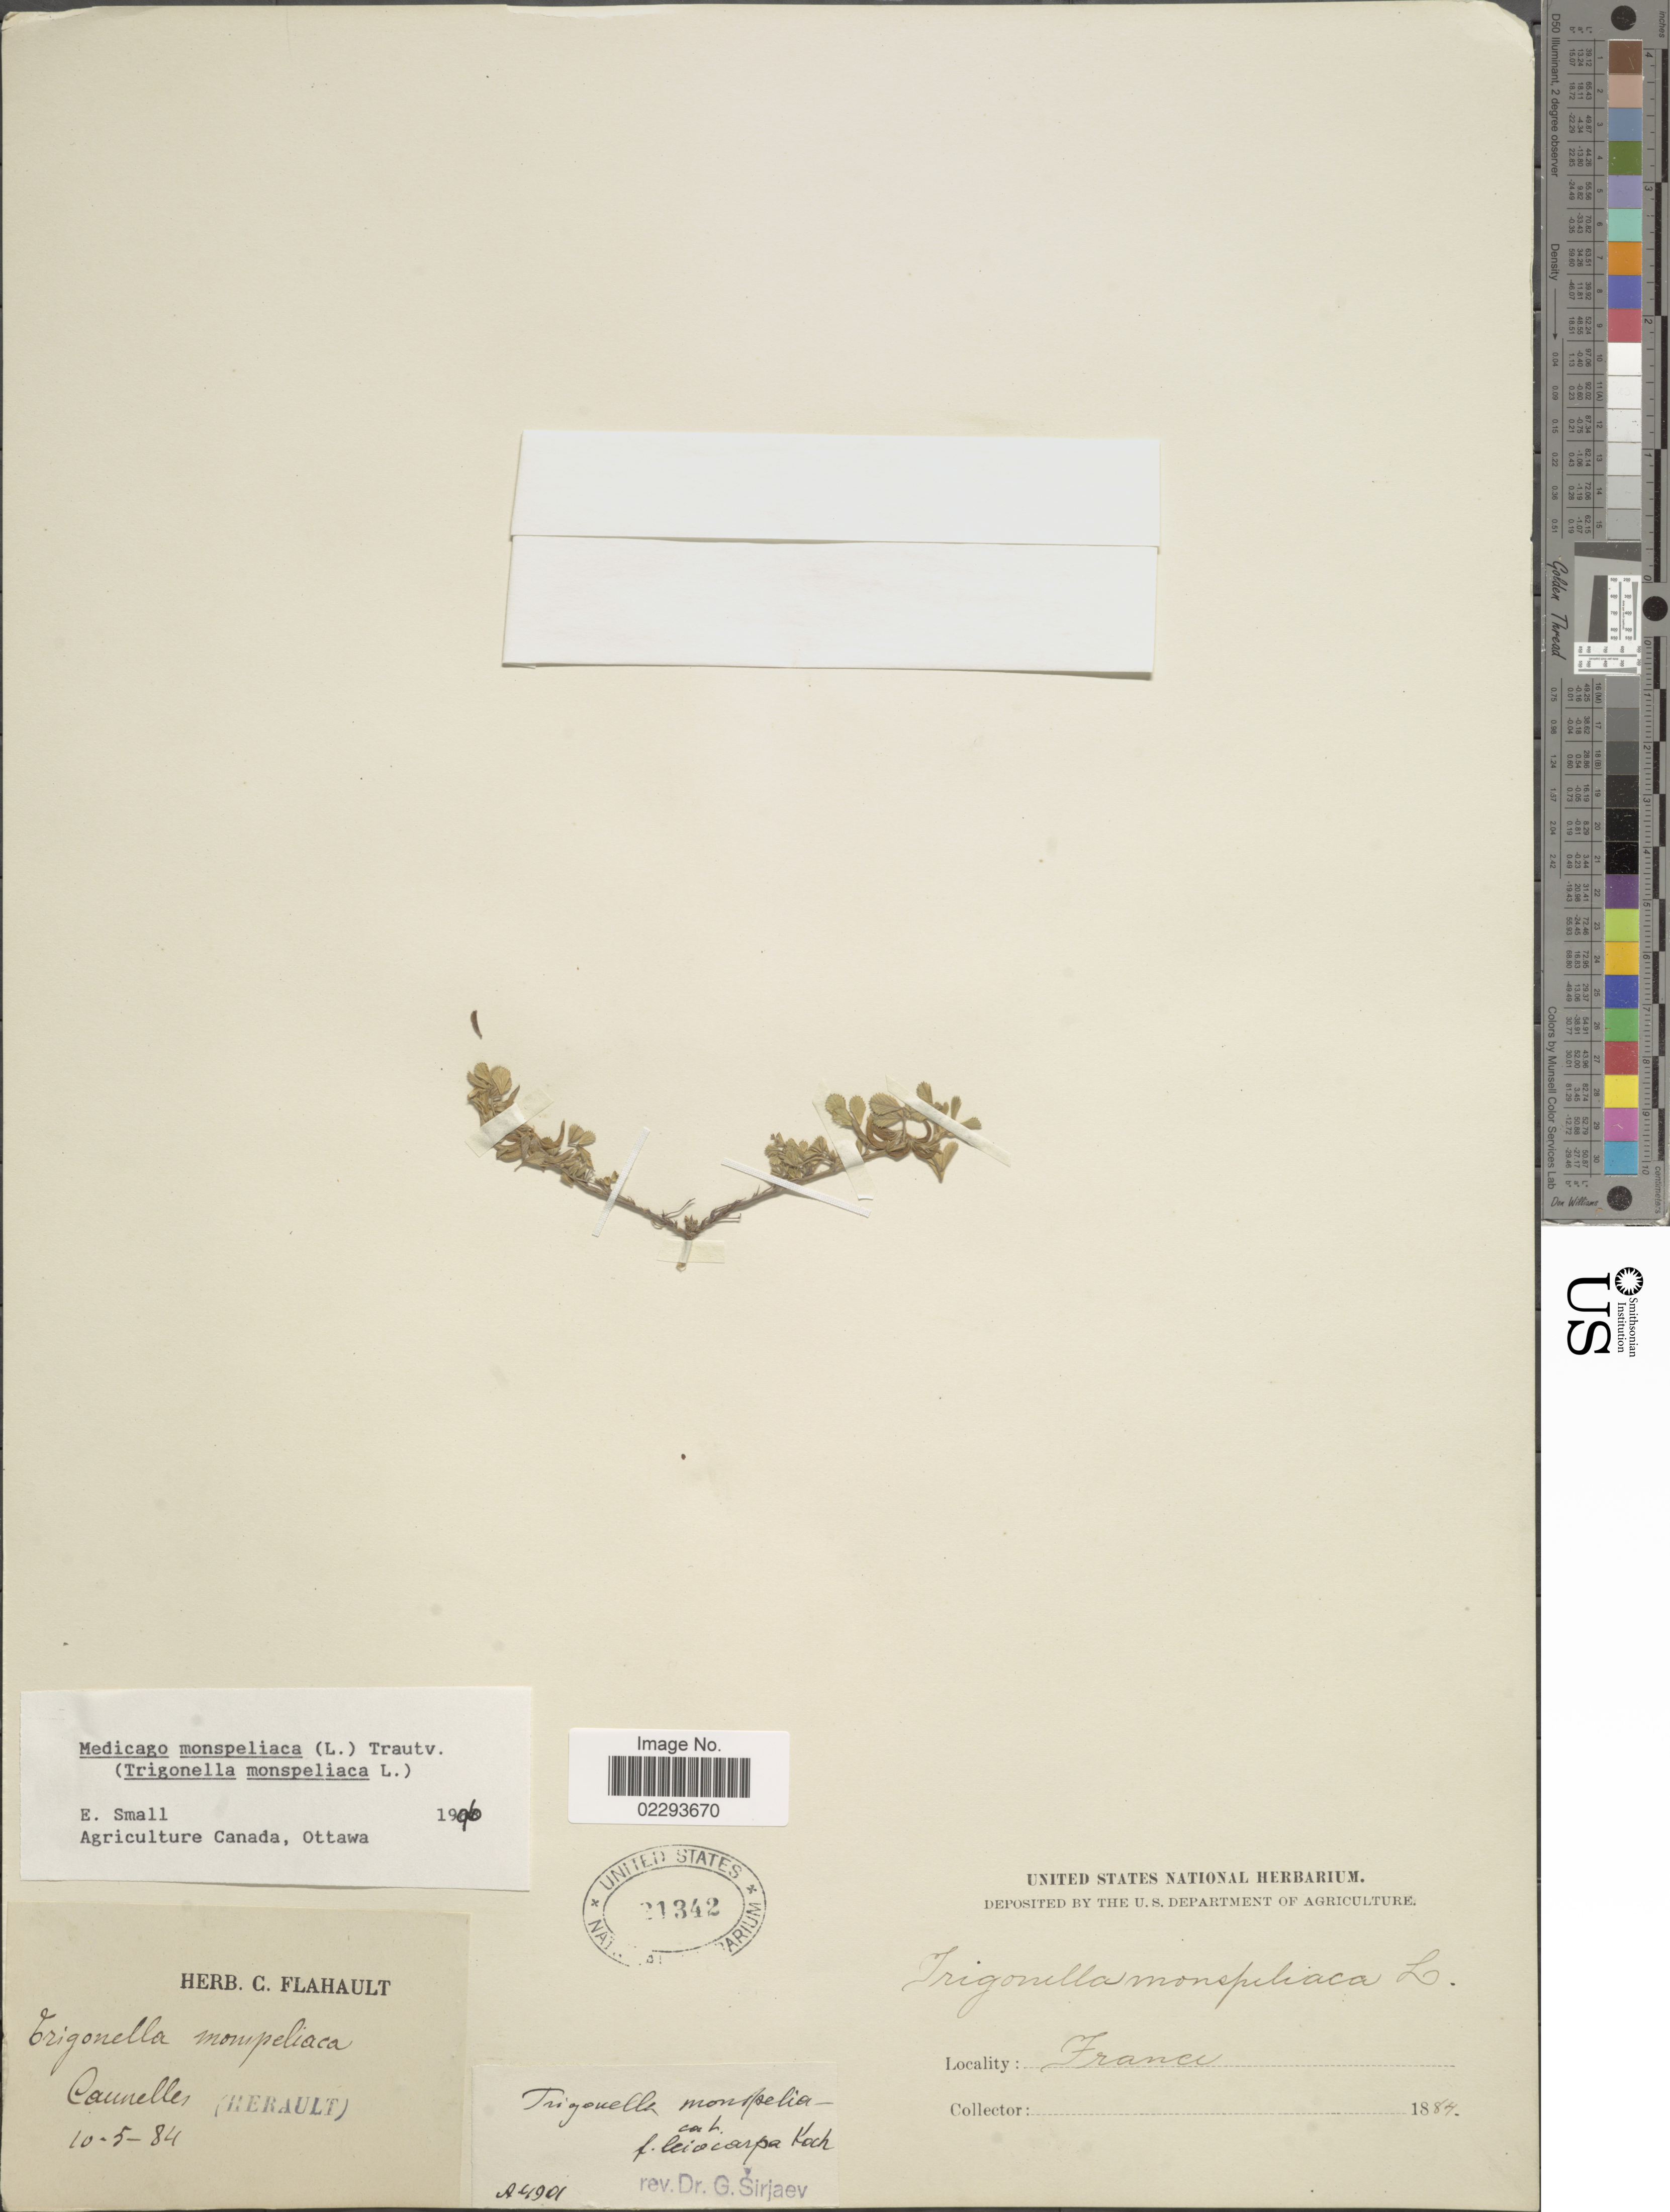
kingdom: Plantae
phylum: Tracheophyta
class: Magnoliopsida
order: Fabales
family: Fabaceae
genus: Medicago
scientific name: Medicago monspeliaca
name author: (L.) Trautv.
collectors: ex herb. C. Flahault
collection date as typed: Transcribed d/m/y: 10/5/84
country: France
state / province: Occitanie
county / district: Hérault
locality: France, Caunelles (Herault).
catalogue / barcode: US 21342